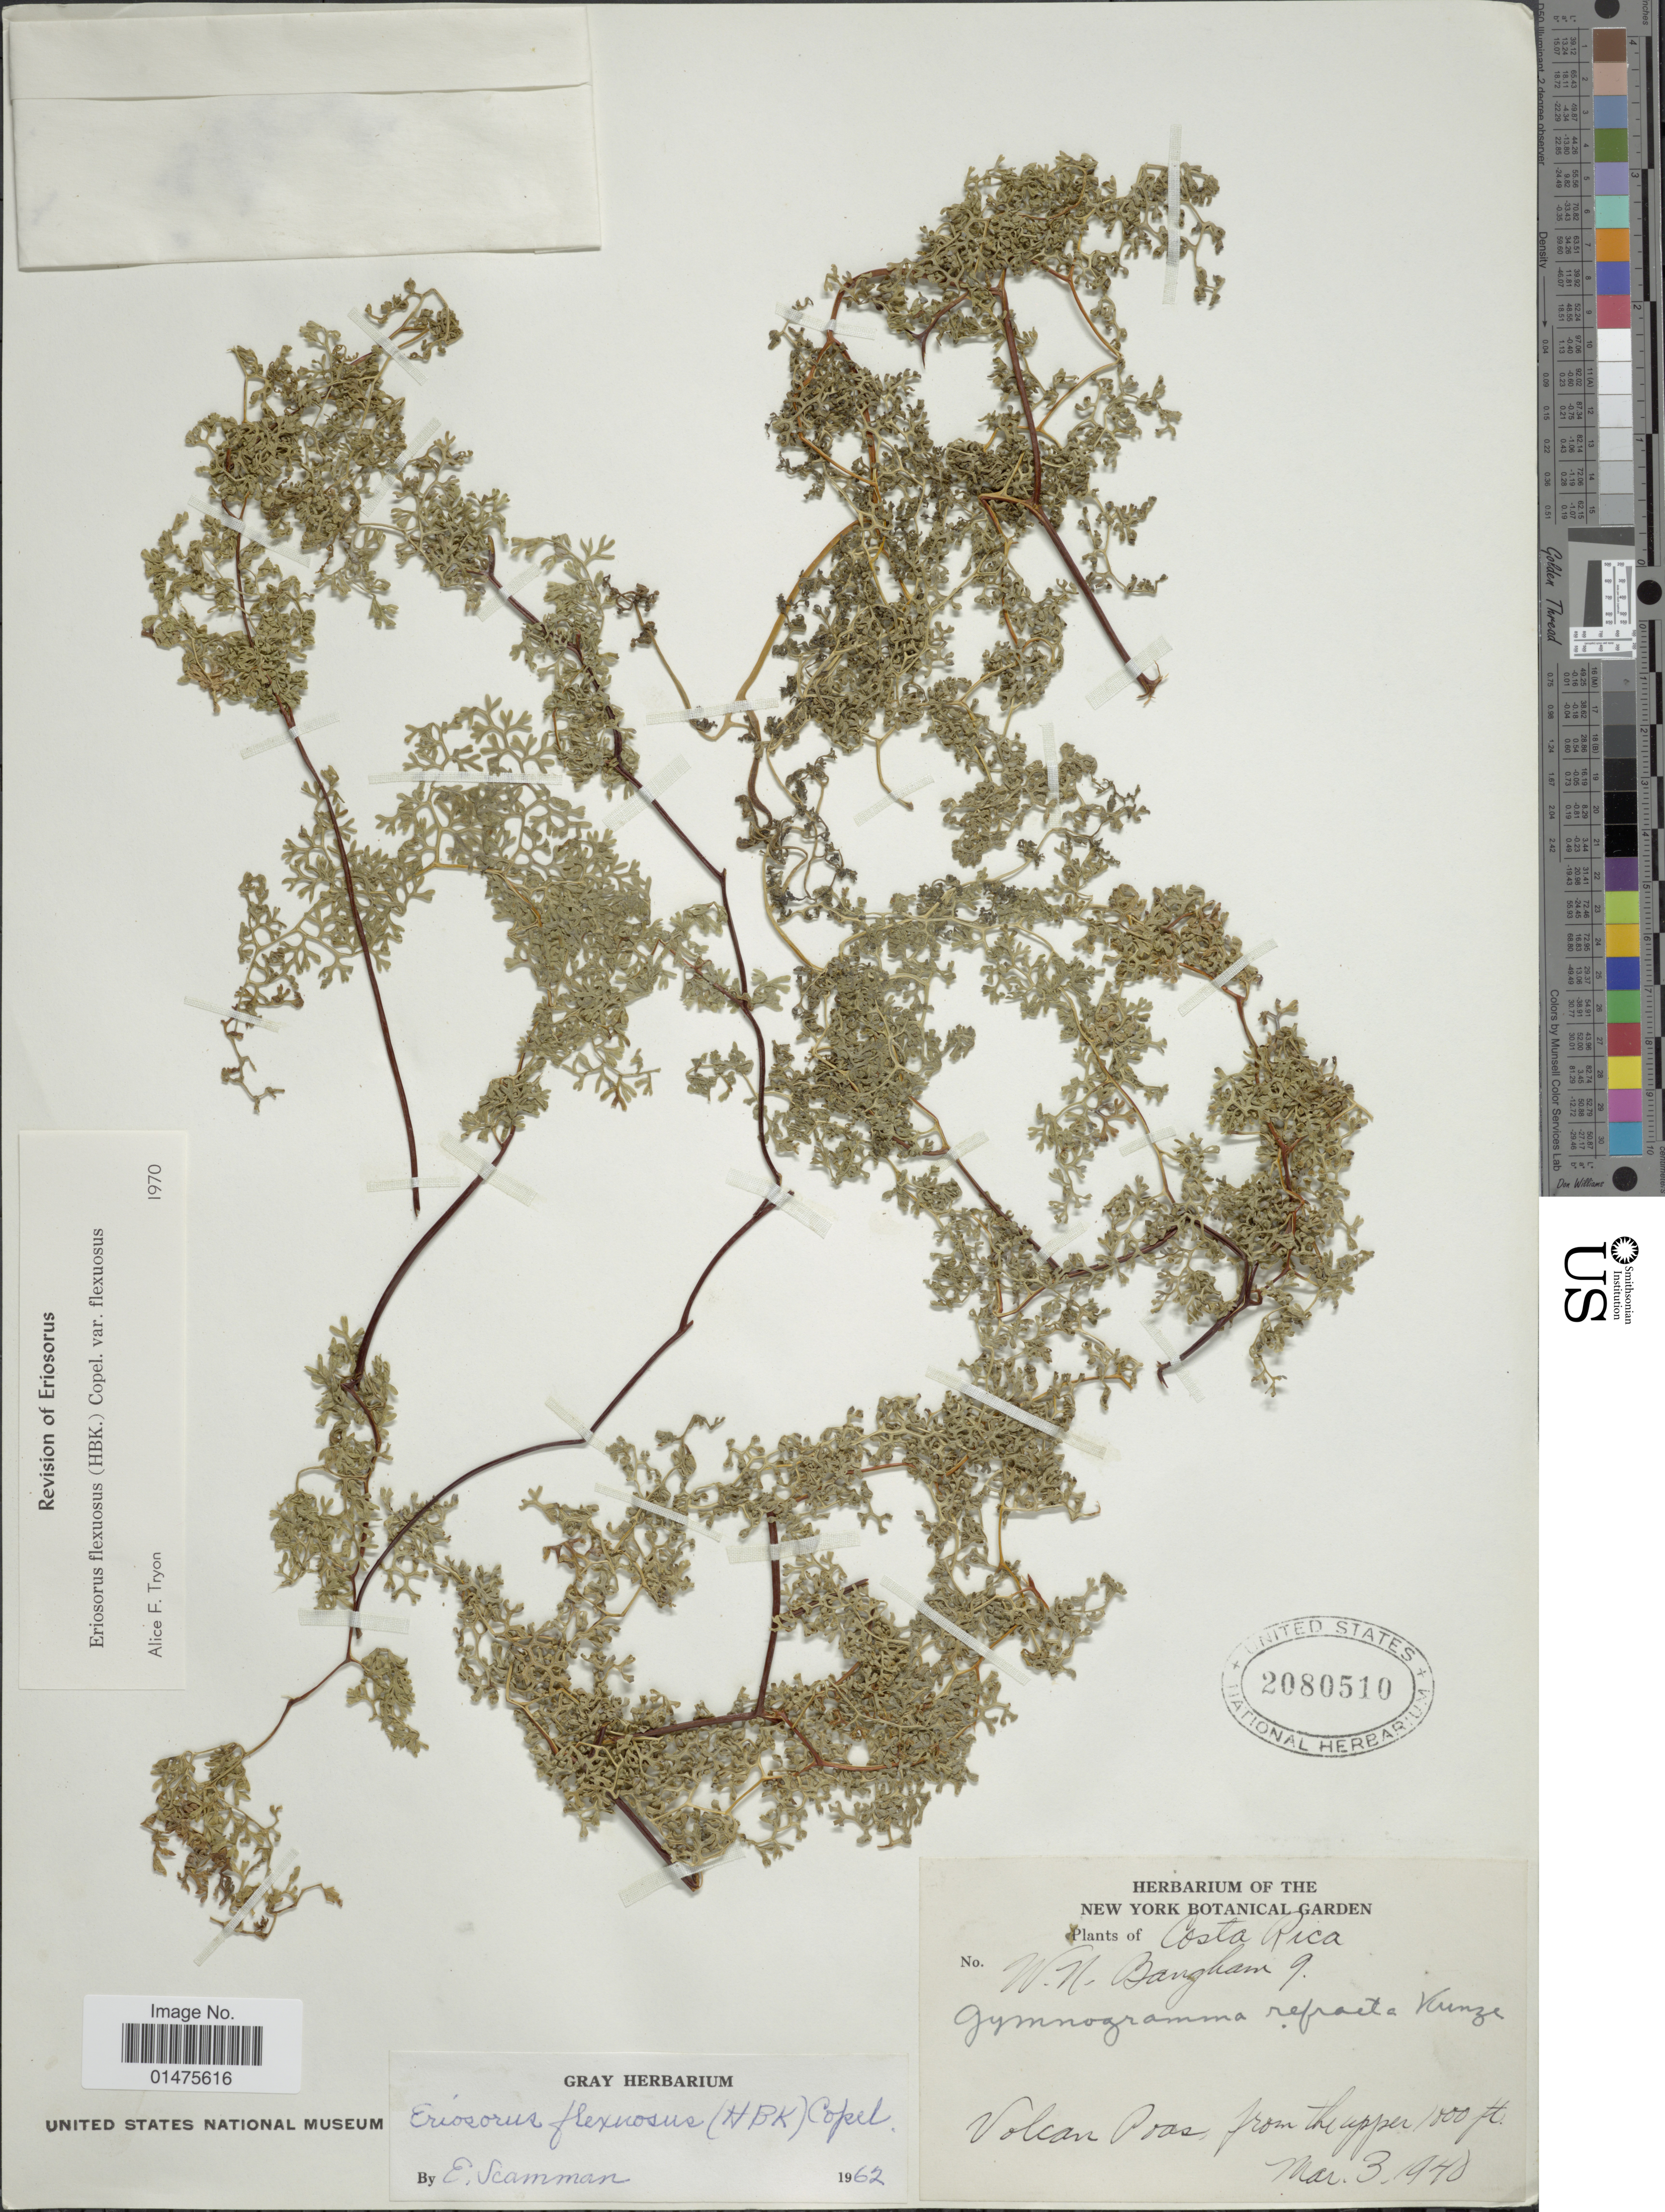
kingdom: Plantae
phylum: Tracheophyta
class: Polypodiopsida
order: Polypodiales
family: Pteridaceae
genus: Jamesonia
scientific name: Jamesonia flexuosa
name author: (Humb. & Bonpl.) Christenh.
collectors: W. Bangham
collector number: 9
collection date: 1940-03-03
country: Costa Rica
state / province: Alajuela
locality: Volcan Poas from the upper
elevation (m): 305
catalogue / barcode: US 2080510